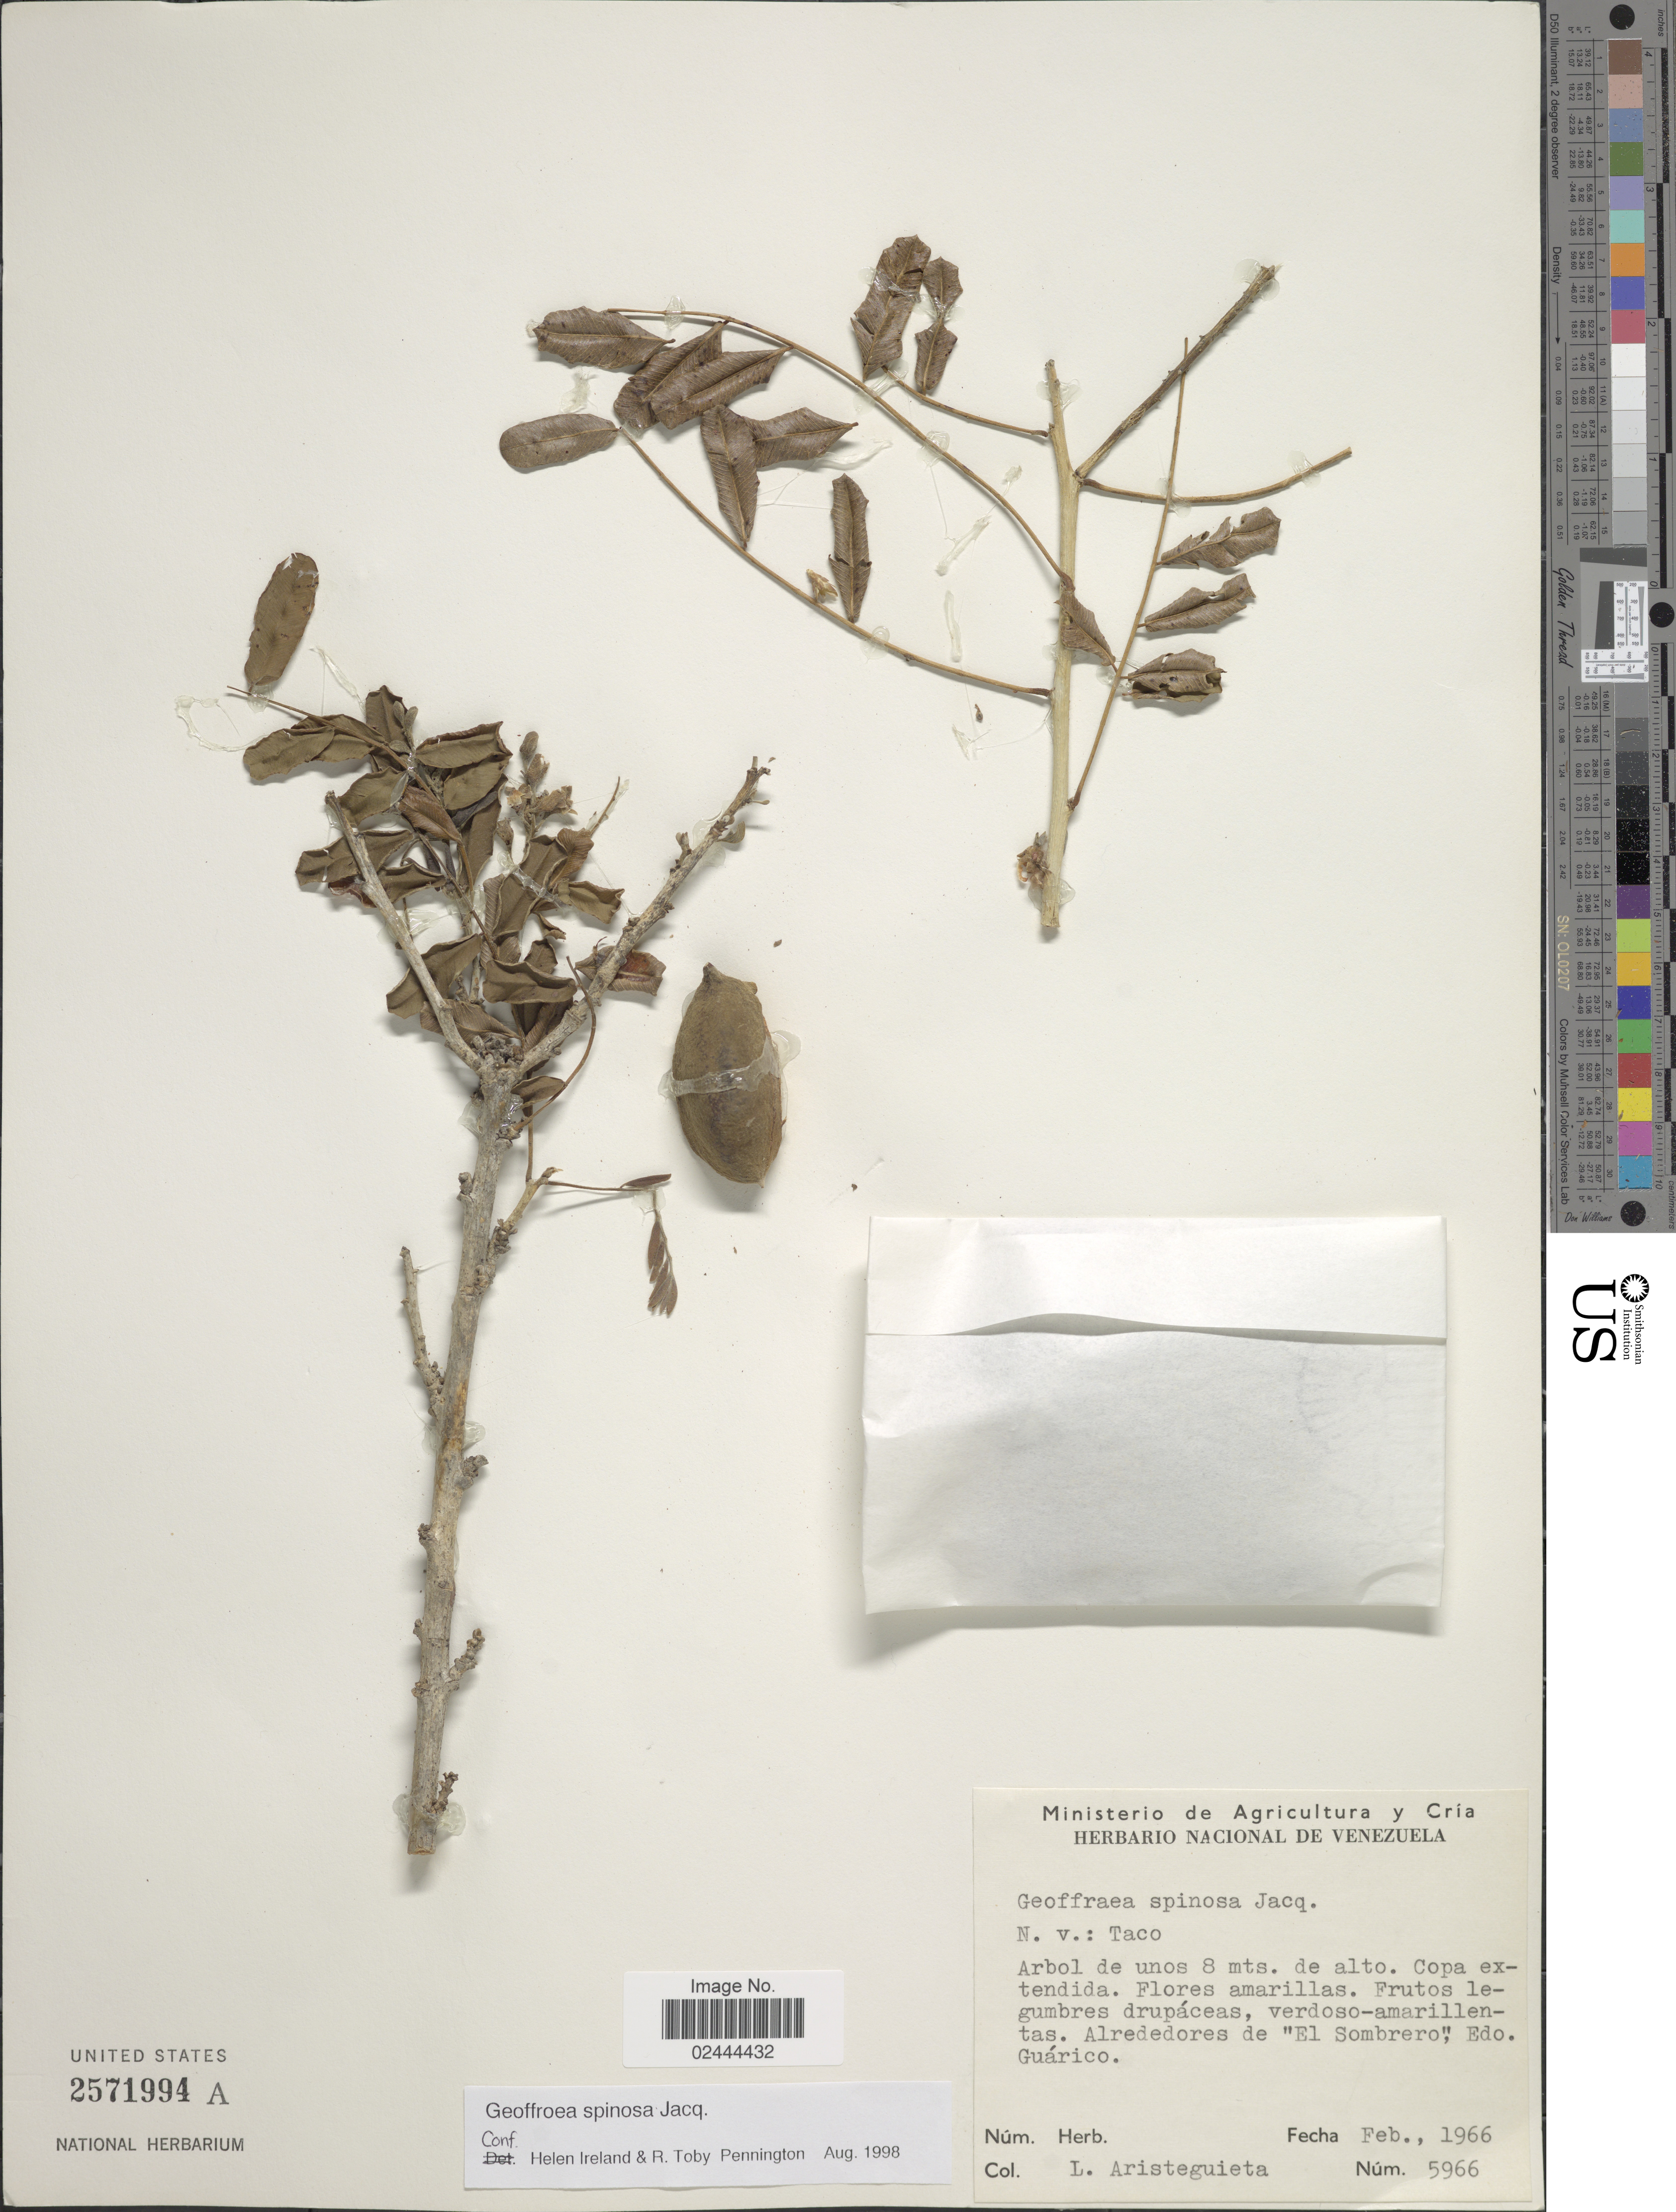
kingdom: Plantae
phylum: Tracheophyta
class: Magnoliopsida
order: Fabales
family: Fabaceae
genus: Geoffroea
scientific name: Geoffroea spinosa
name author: Jacq.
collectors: L. Aristeguieta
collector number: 5966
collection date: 1966-02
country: Venezuela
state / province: Guárico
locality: Alrededores de El Sombrero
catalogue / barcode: US 2571994A